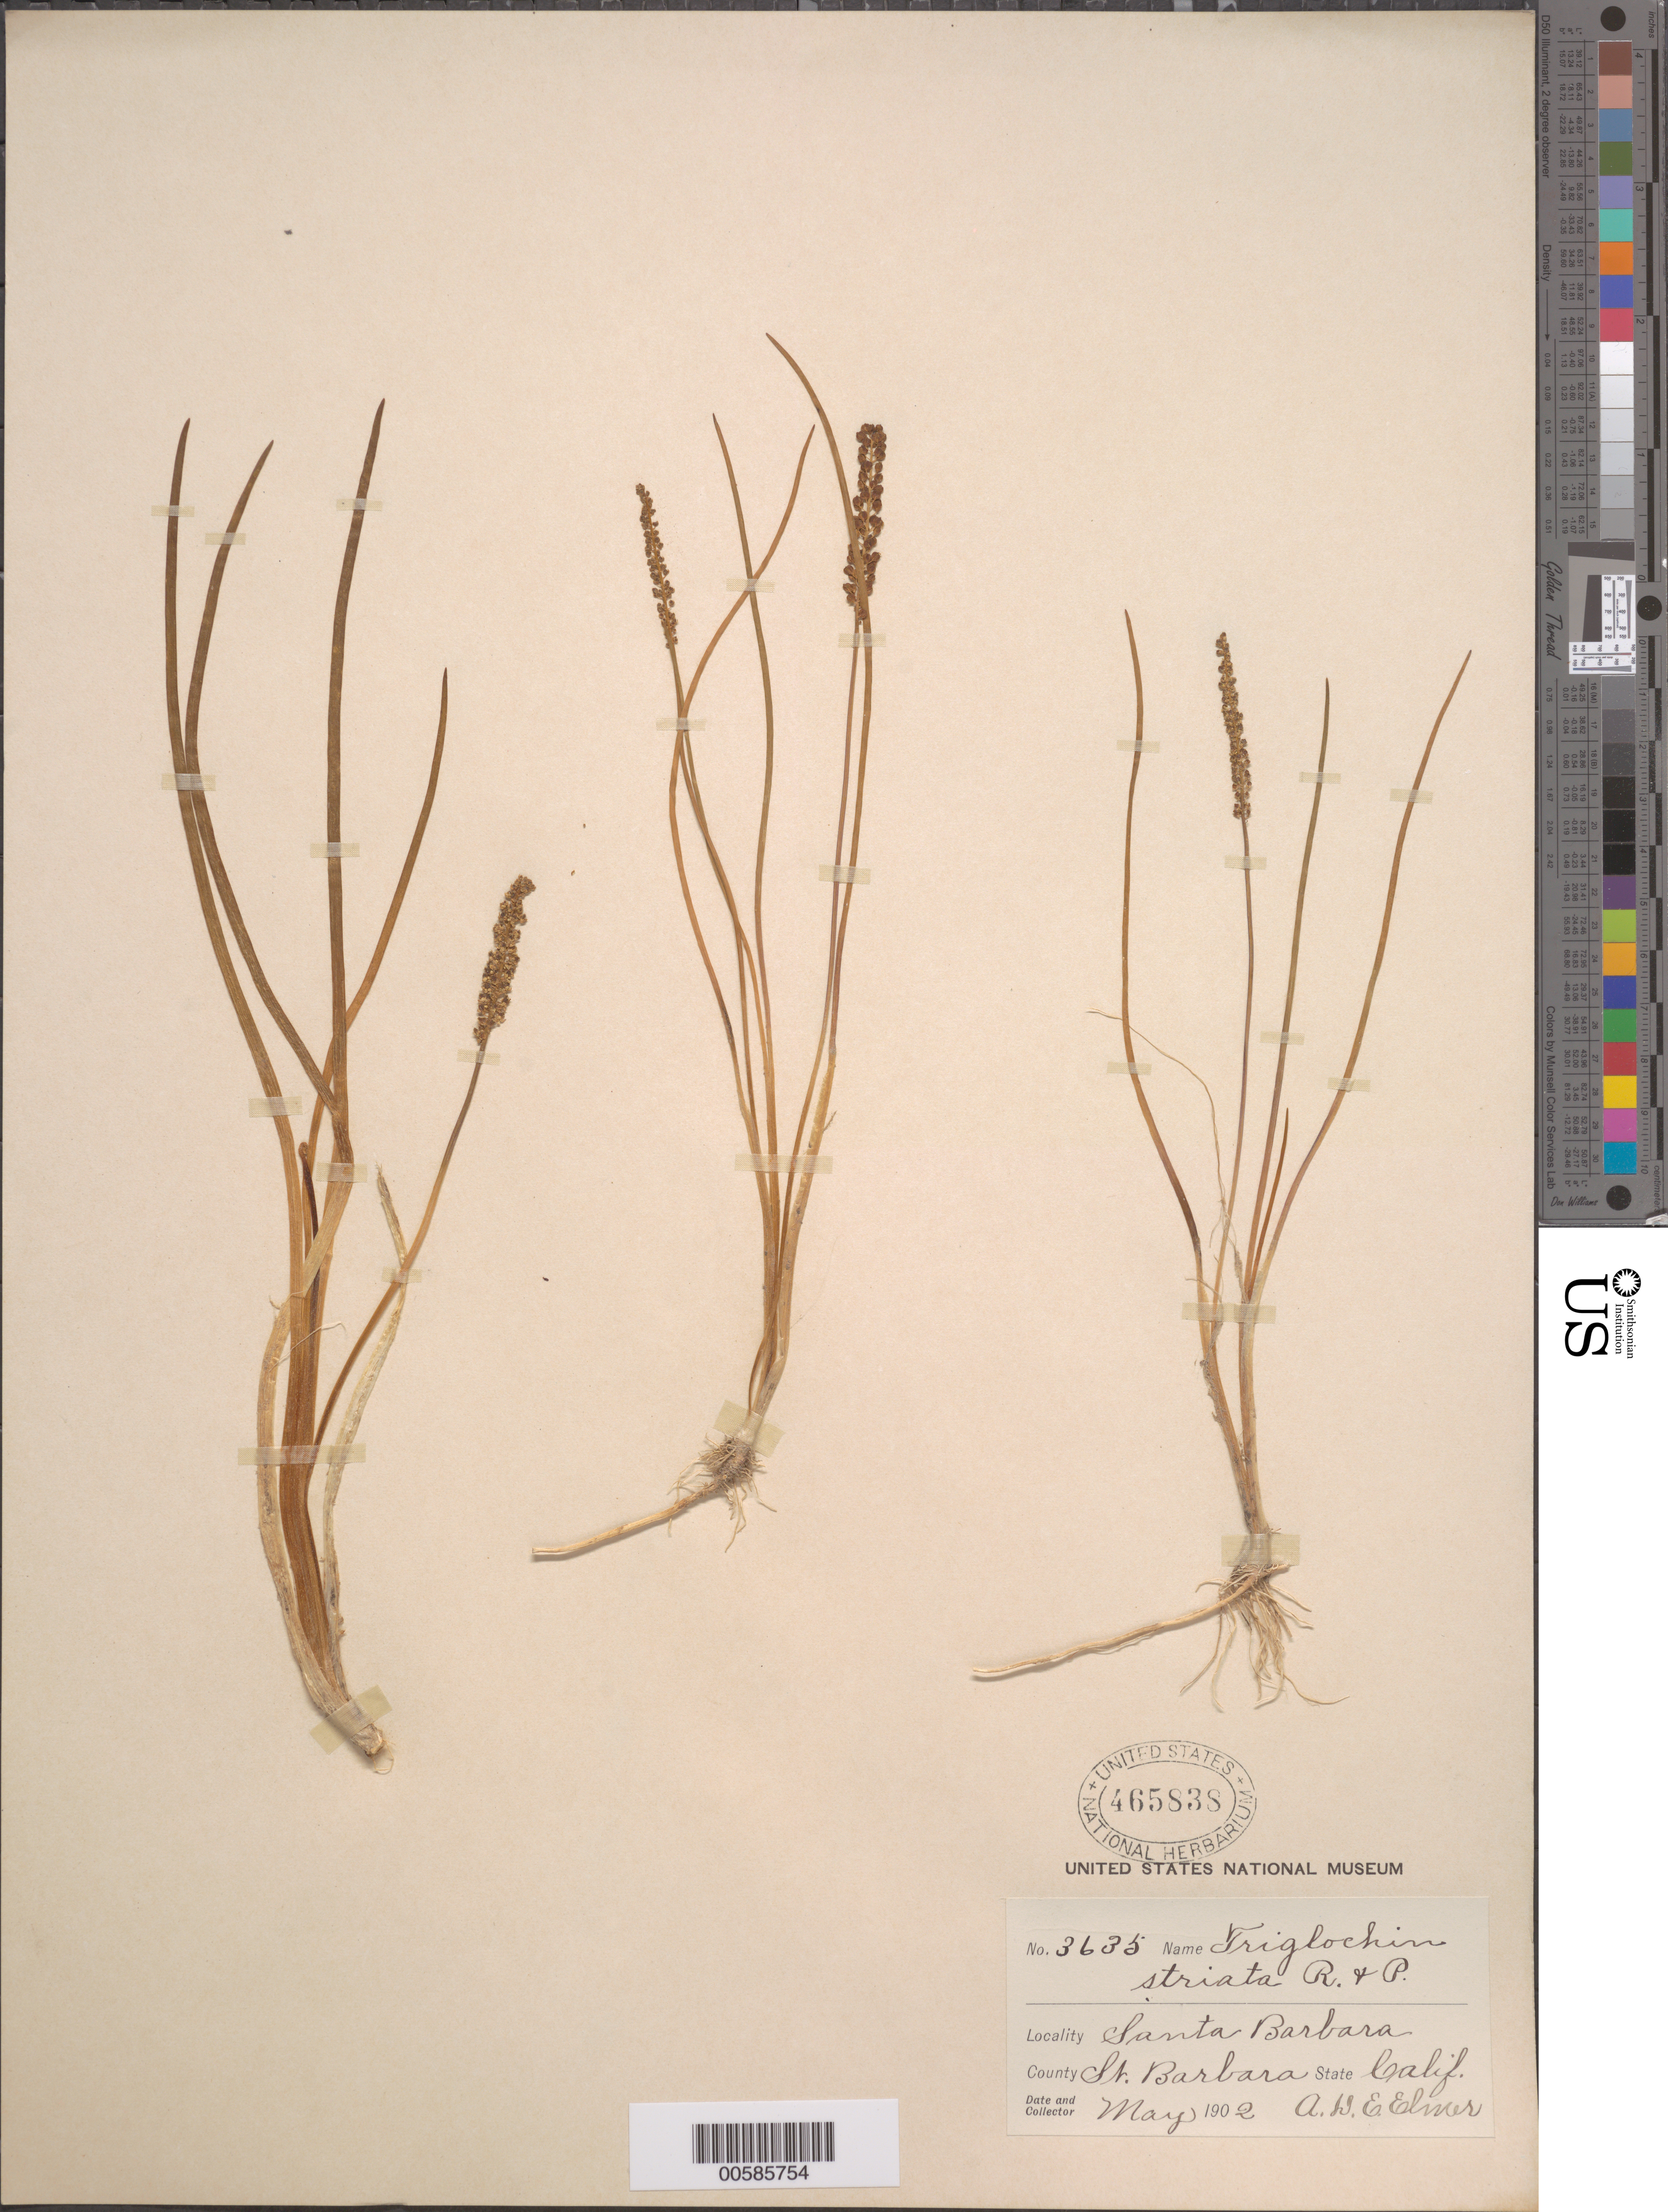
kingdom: Plantae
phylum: Tracheophyta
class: Liliopsida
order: Alismatales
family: Juncaginaceae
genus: Triglochin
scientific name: Triglochin striata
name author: Ruiz & Pav.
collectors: A. D. E. Elmer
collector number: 3635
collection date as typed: May 1902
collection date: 1902-05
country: United States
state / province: California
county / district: Santa Barbara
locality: Santa Barbara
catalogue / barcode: US 465838